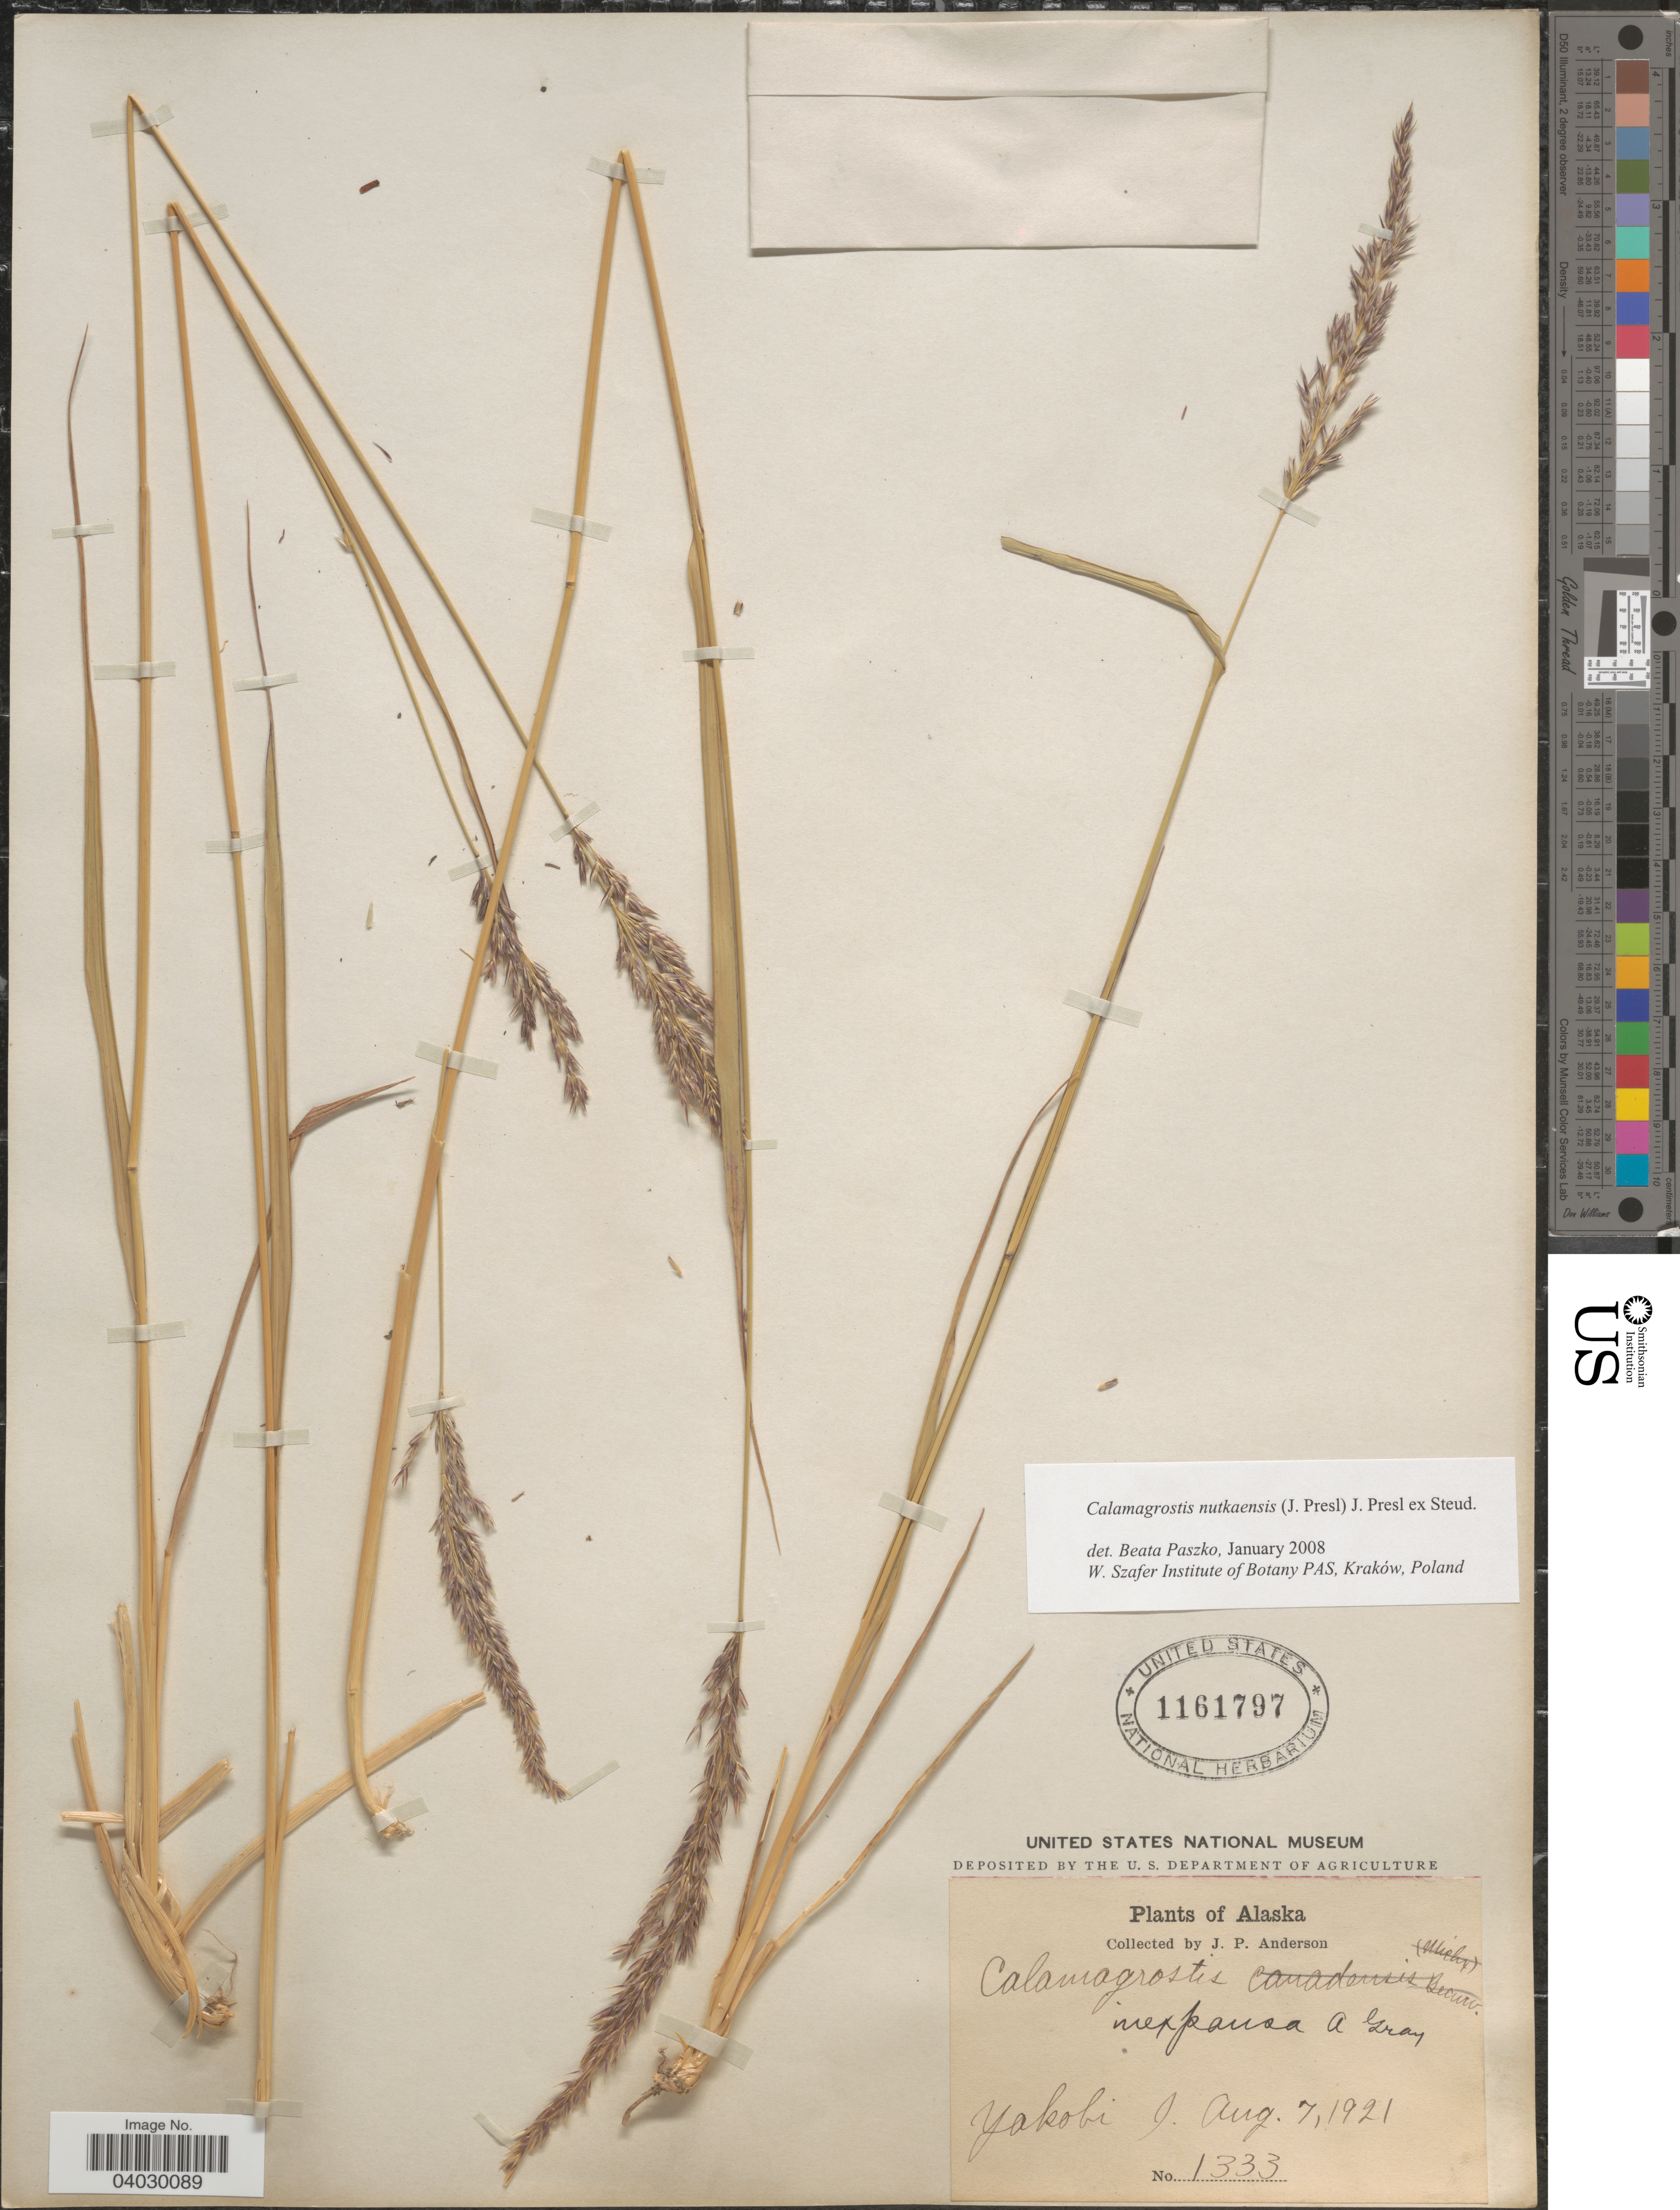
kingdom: Plantae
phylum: Tracheophyta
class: Liliopsida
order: Poales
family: Poaceae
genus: Calamagrostis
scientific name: Calamagrostis nutkaensis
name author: (J. Presl) Steud.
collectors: J. P. Anderson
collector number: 1333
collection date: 1921-08-07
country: United States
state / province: Alaska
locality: Yakobi I.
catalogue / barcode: US 1161797